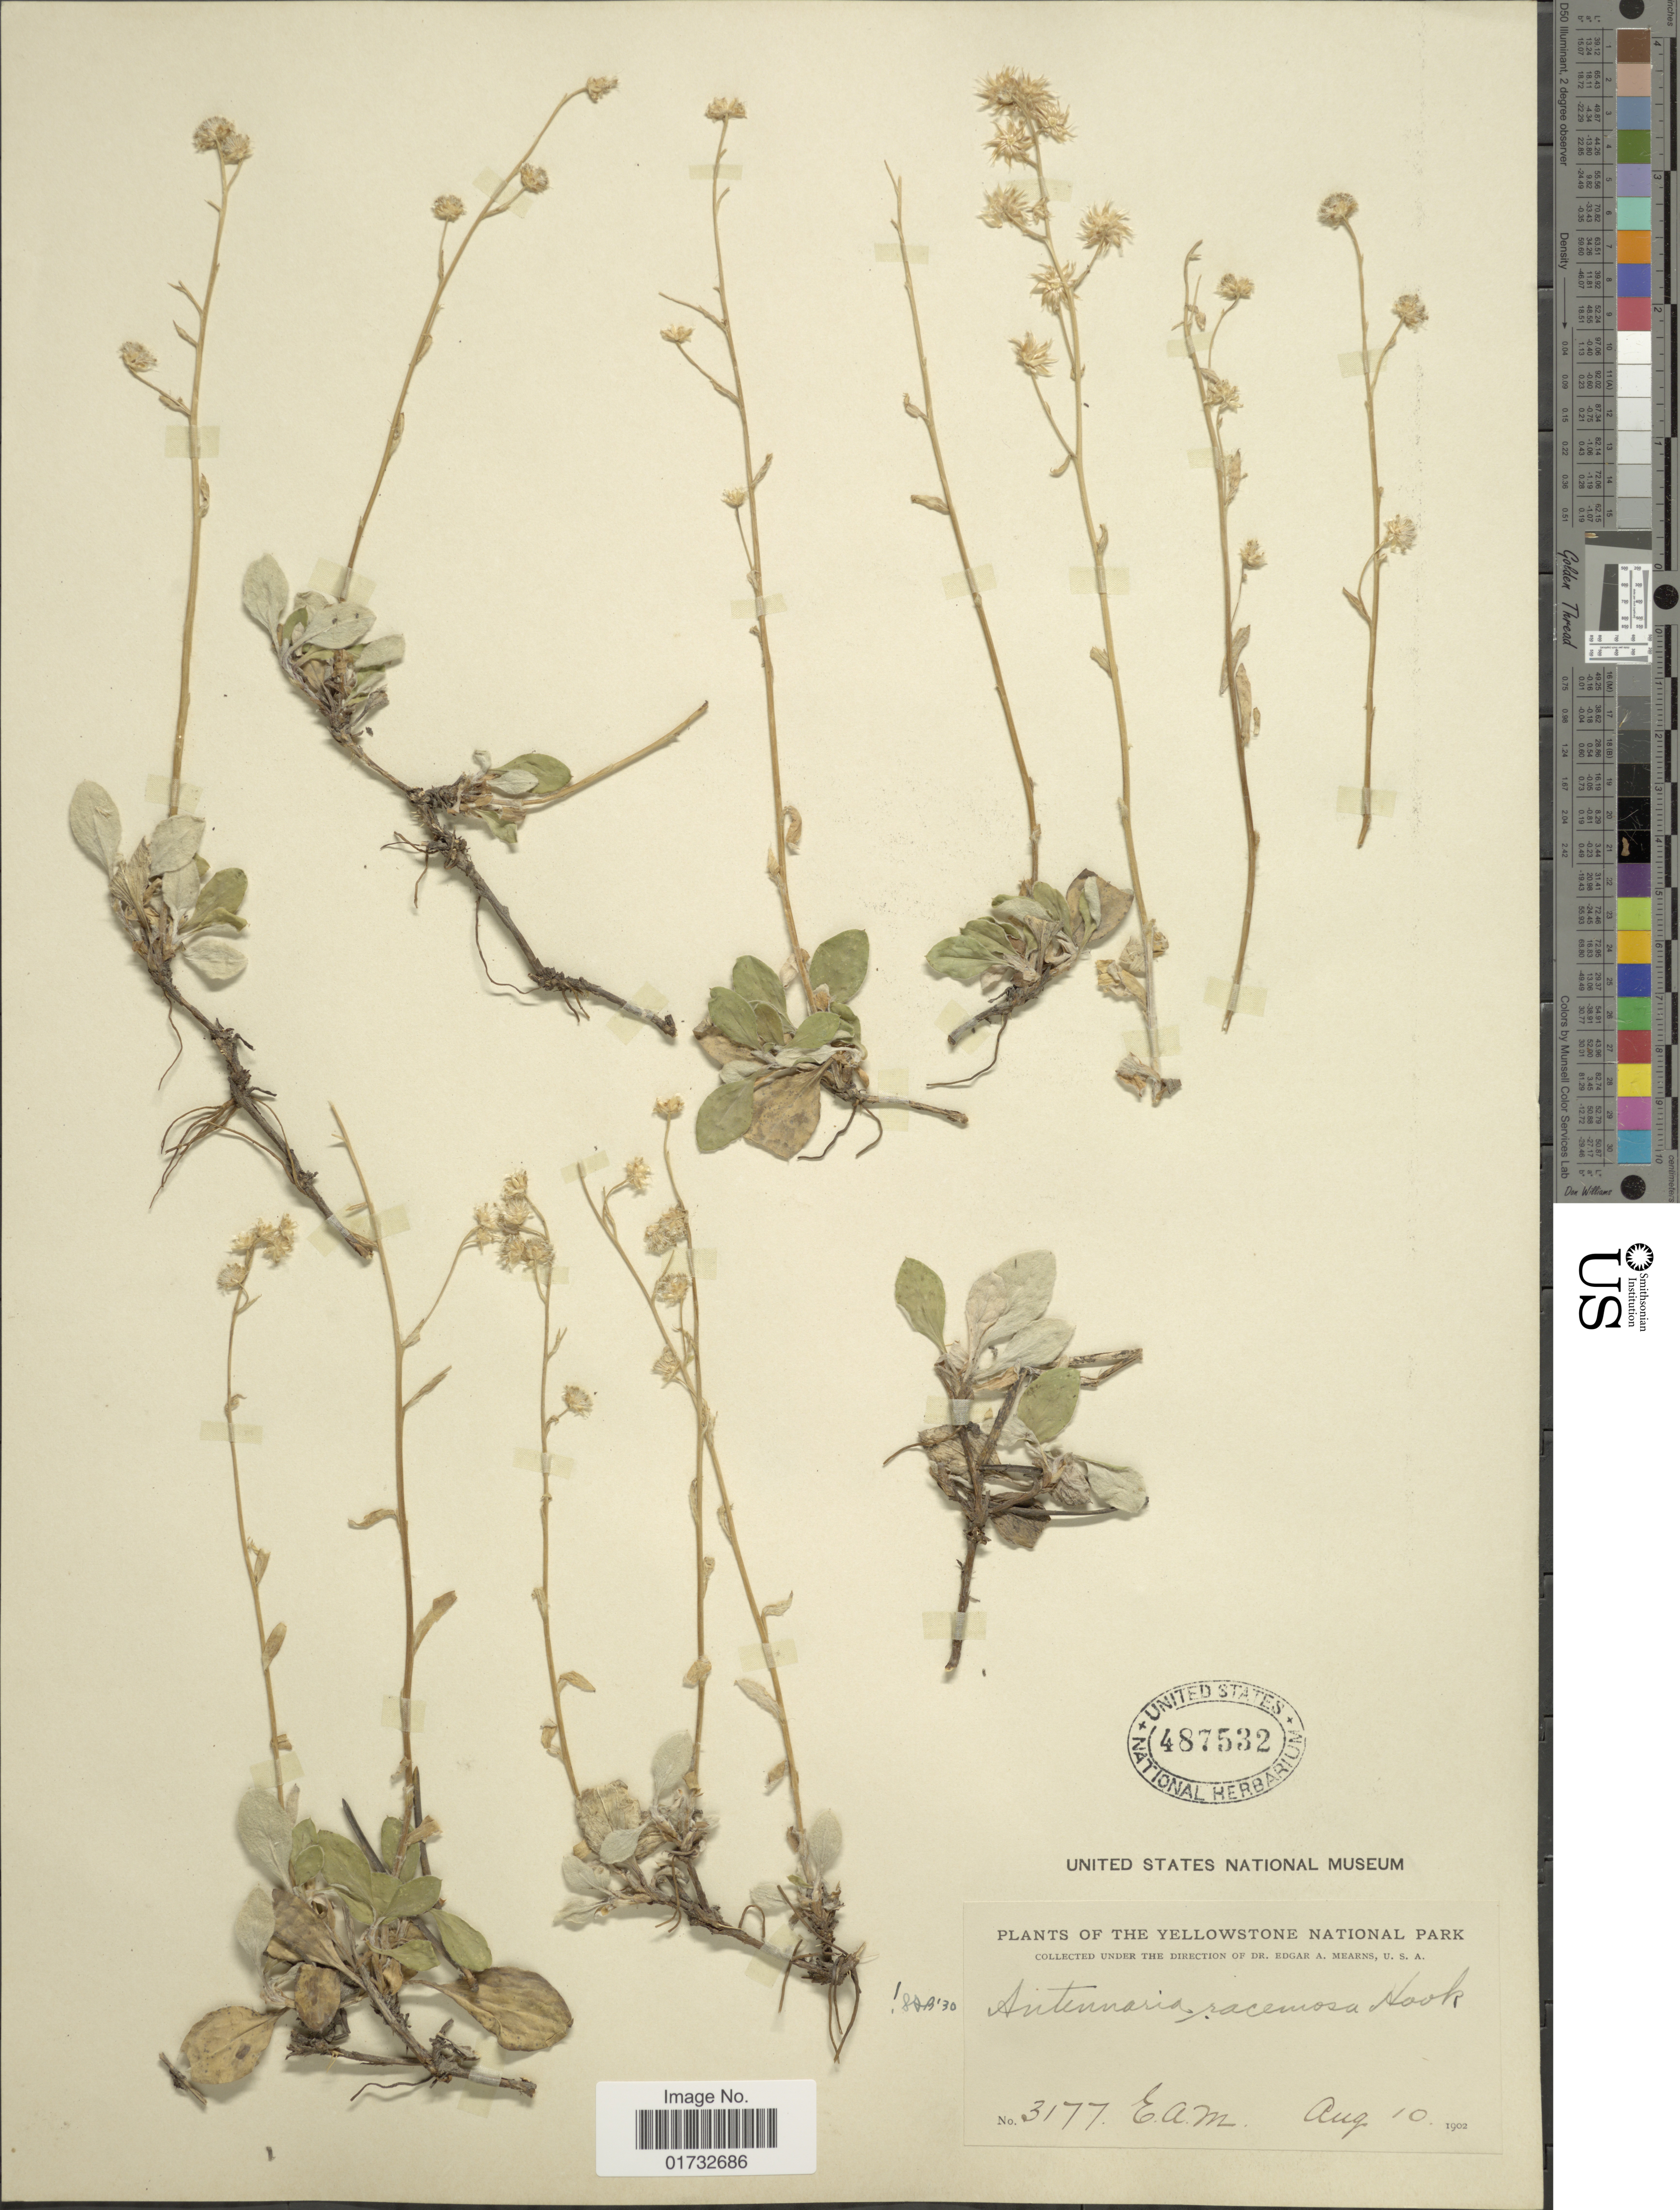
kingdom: Plantae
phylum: Tracheophyta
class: Magnoliopsida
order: Asterales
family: Asteraceae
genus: Antennaria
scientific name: Antennaria racemosa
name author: Hook.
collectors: E. A. Mearns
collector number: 3177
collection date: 1902-08-10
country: United States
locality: Yellowstone National Park.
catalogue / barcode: US 487532